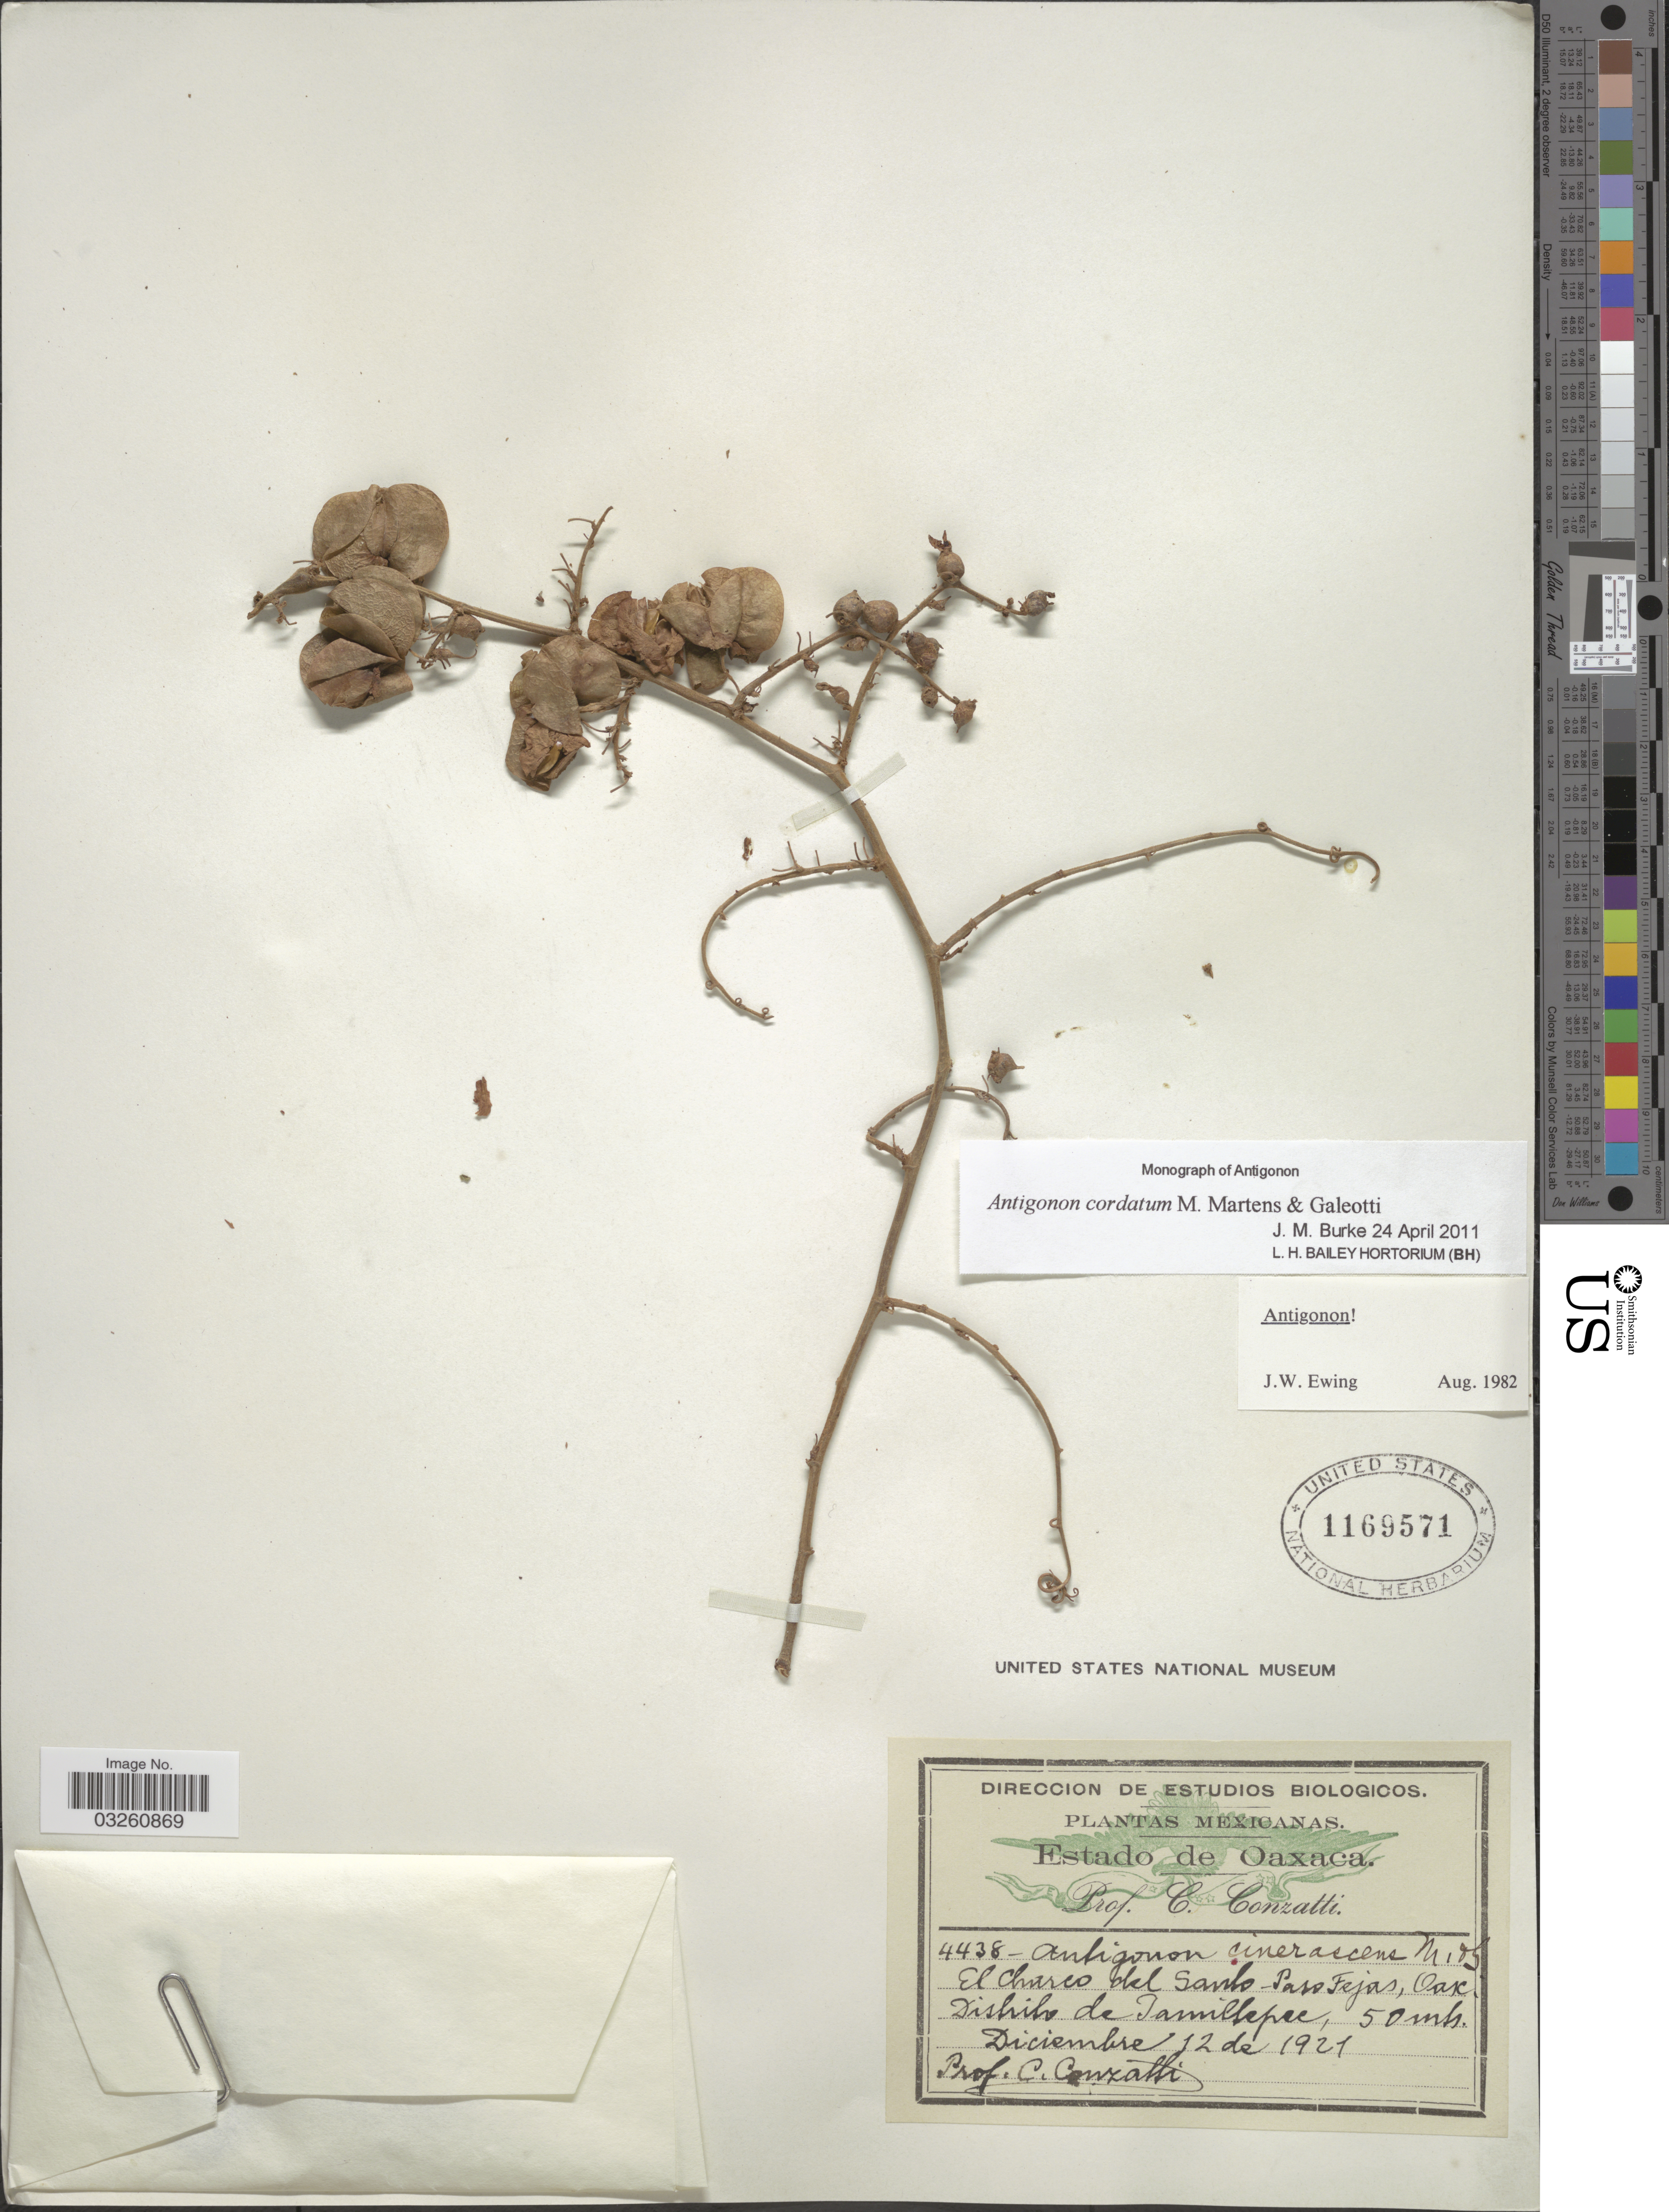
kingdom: Plantae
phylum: Tracheophyta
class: Magnoliopsida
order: Caryophyllales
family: Polygonaceae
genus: Antigonon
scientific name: Antigonon cordatum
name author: M. Martens & Galeotti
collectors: C. Conzatti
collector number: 4438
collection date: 1921-12-12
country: Mexico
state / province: Oaxaca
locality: El charco del Santo Paso Fejas. Distrito de Jamiltepec.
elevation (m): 50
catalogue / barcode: US 1169571